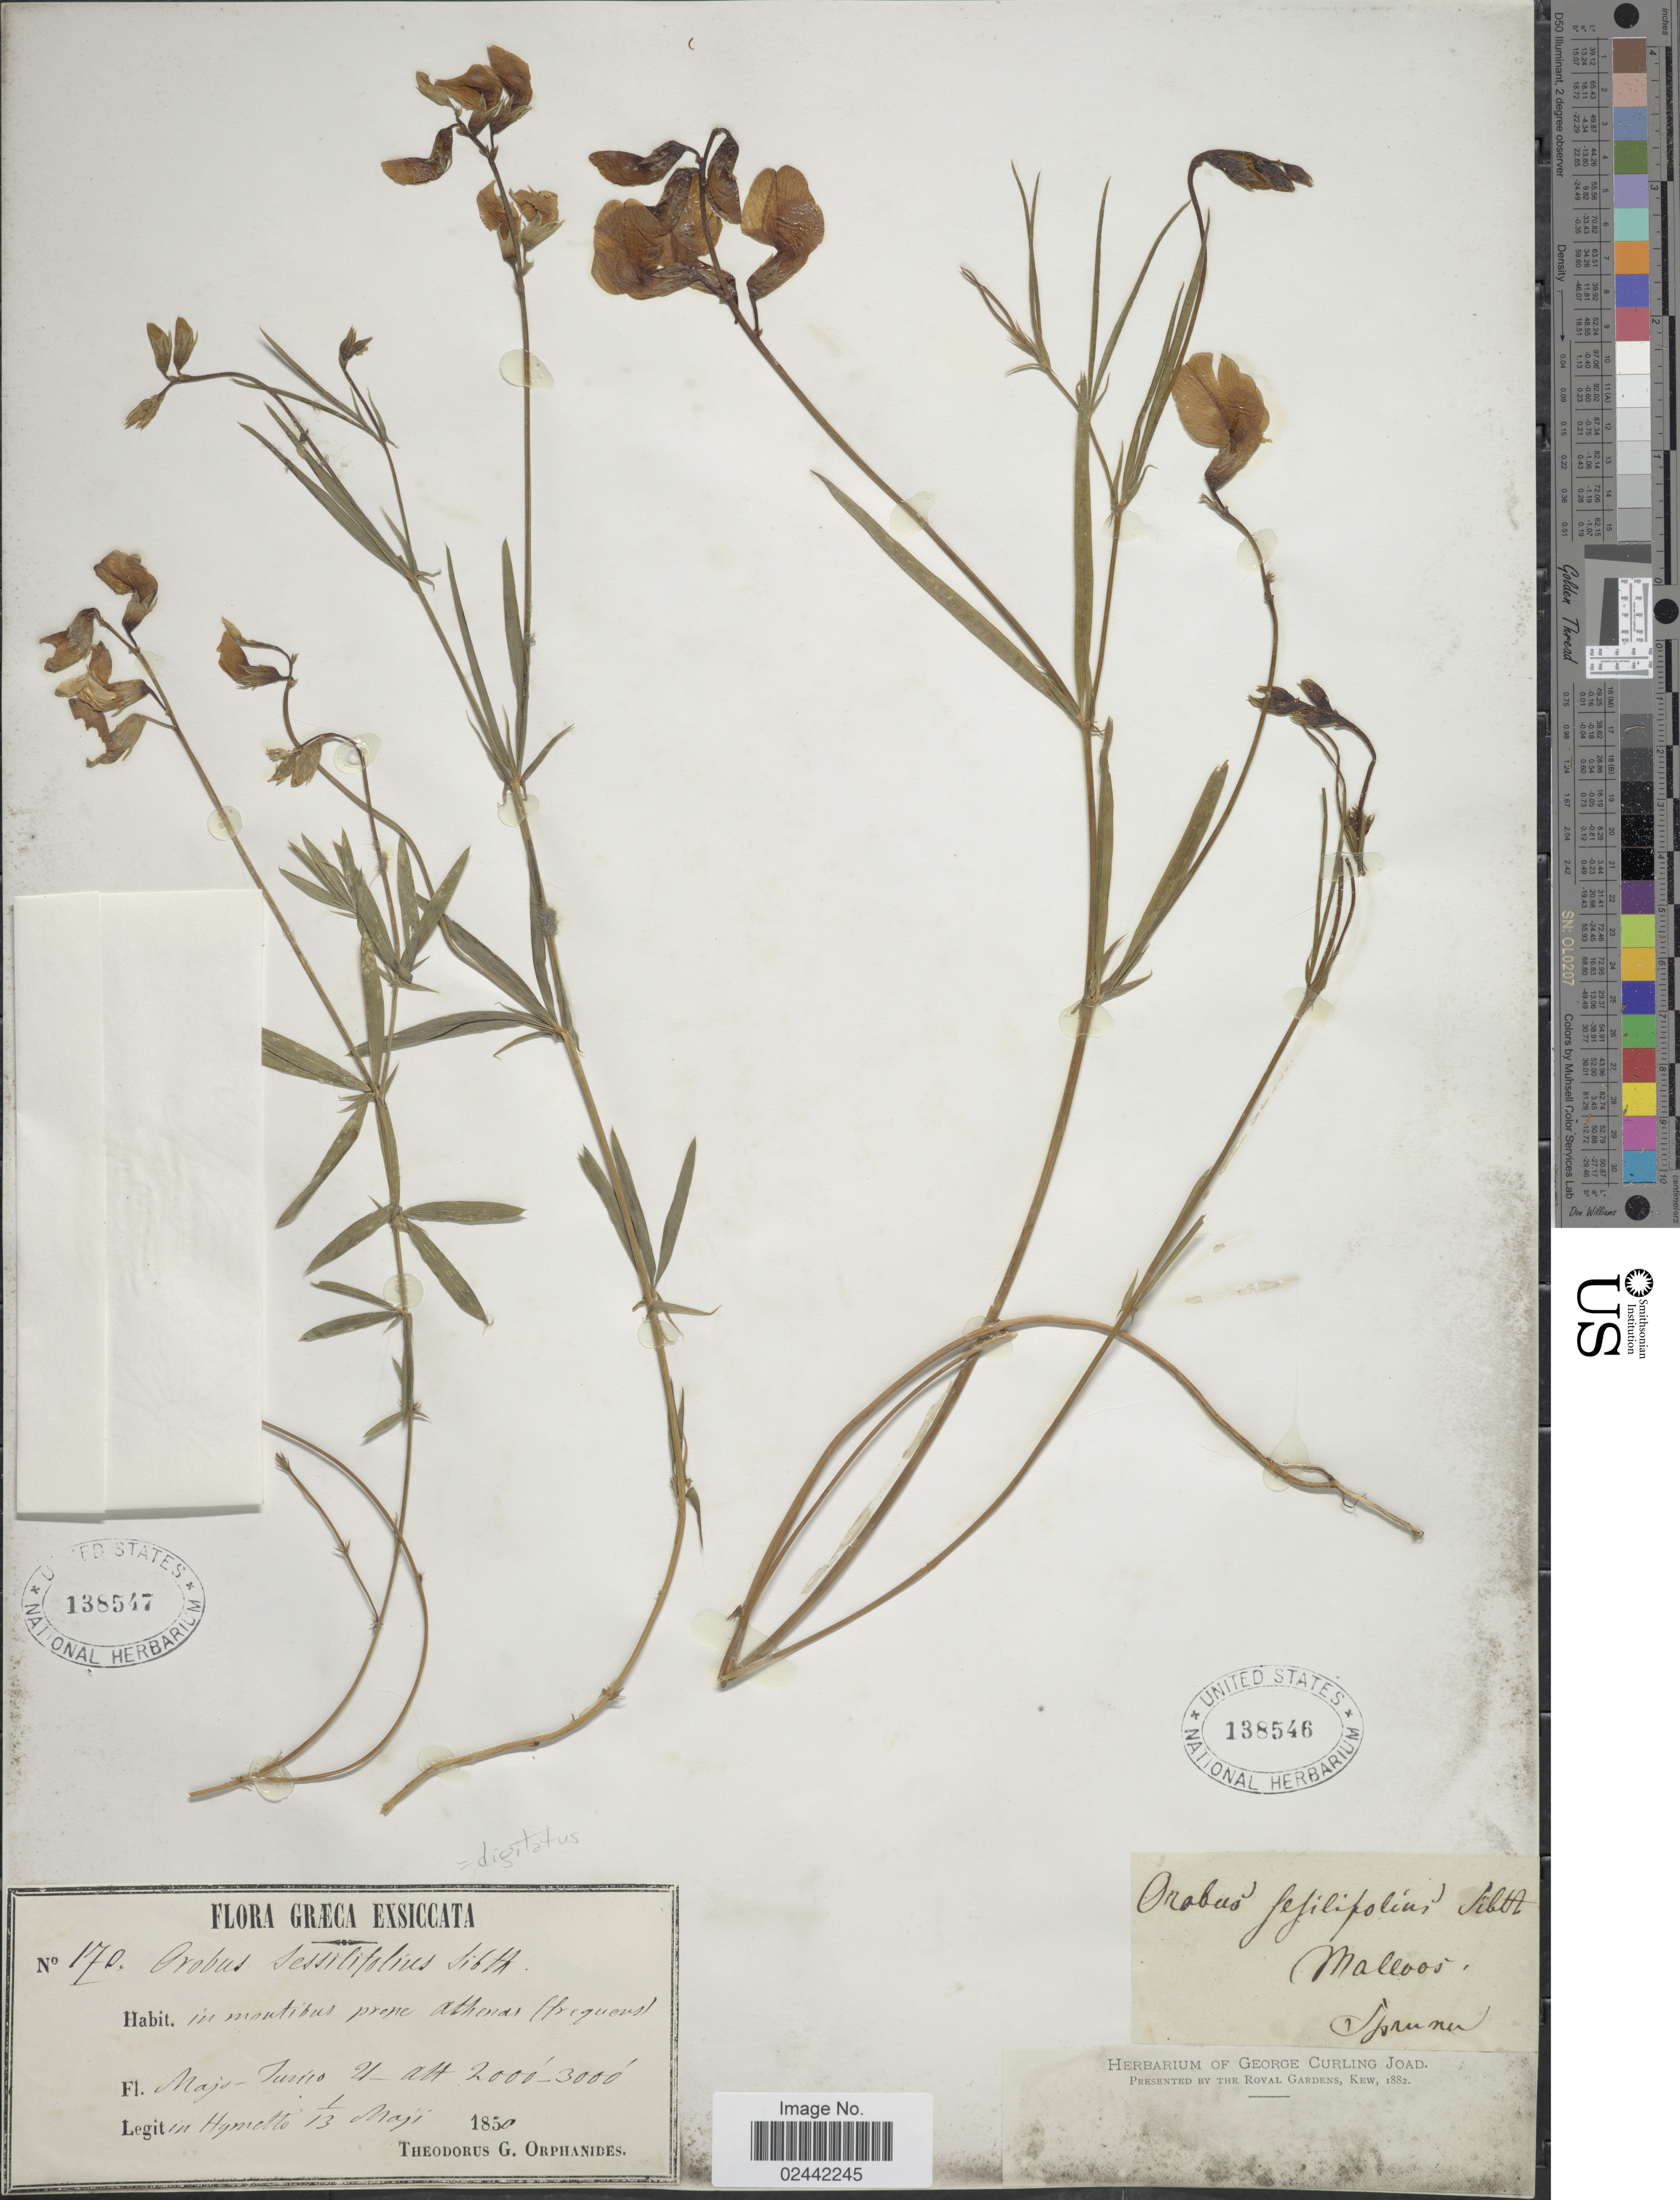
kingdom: Plantae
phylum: Tracheophyta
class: Magnoliopsida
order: Fabales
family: Fabaceae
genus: Lathyrus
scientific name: Lathyrus digitatus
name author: (M. Bieb.) Fiori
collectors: Spruner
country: Greece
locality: Malevos.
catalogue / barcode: US 138546-2